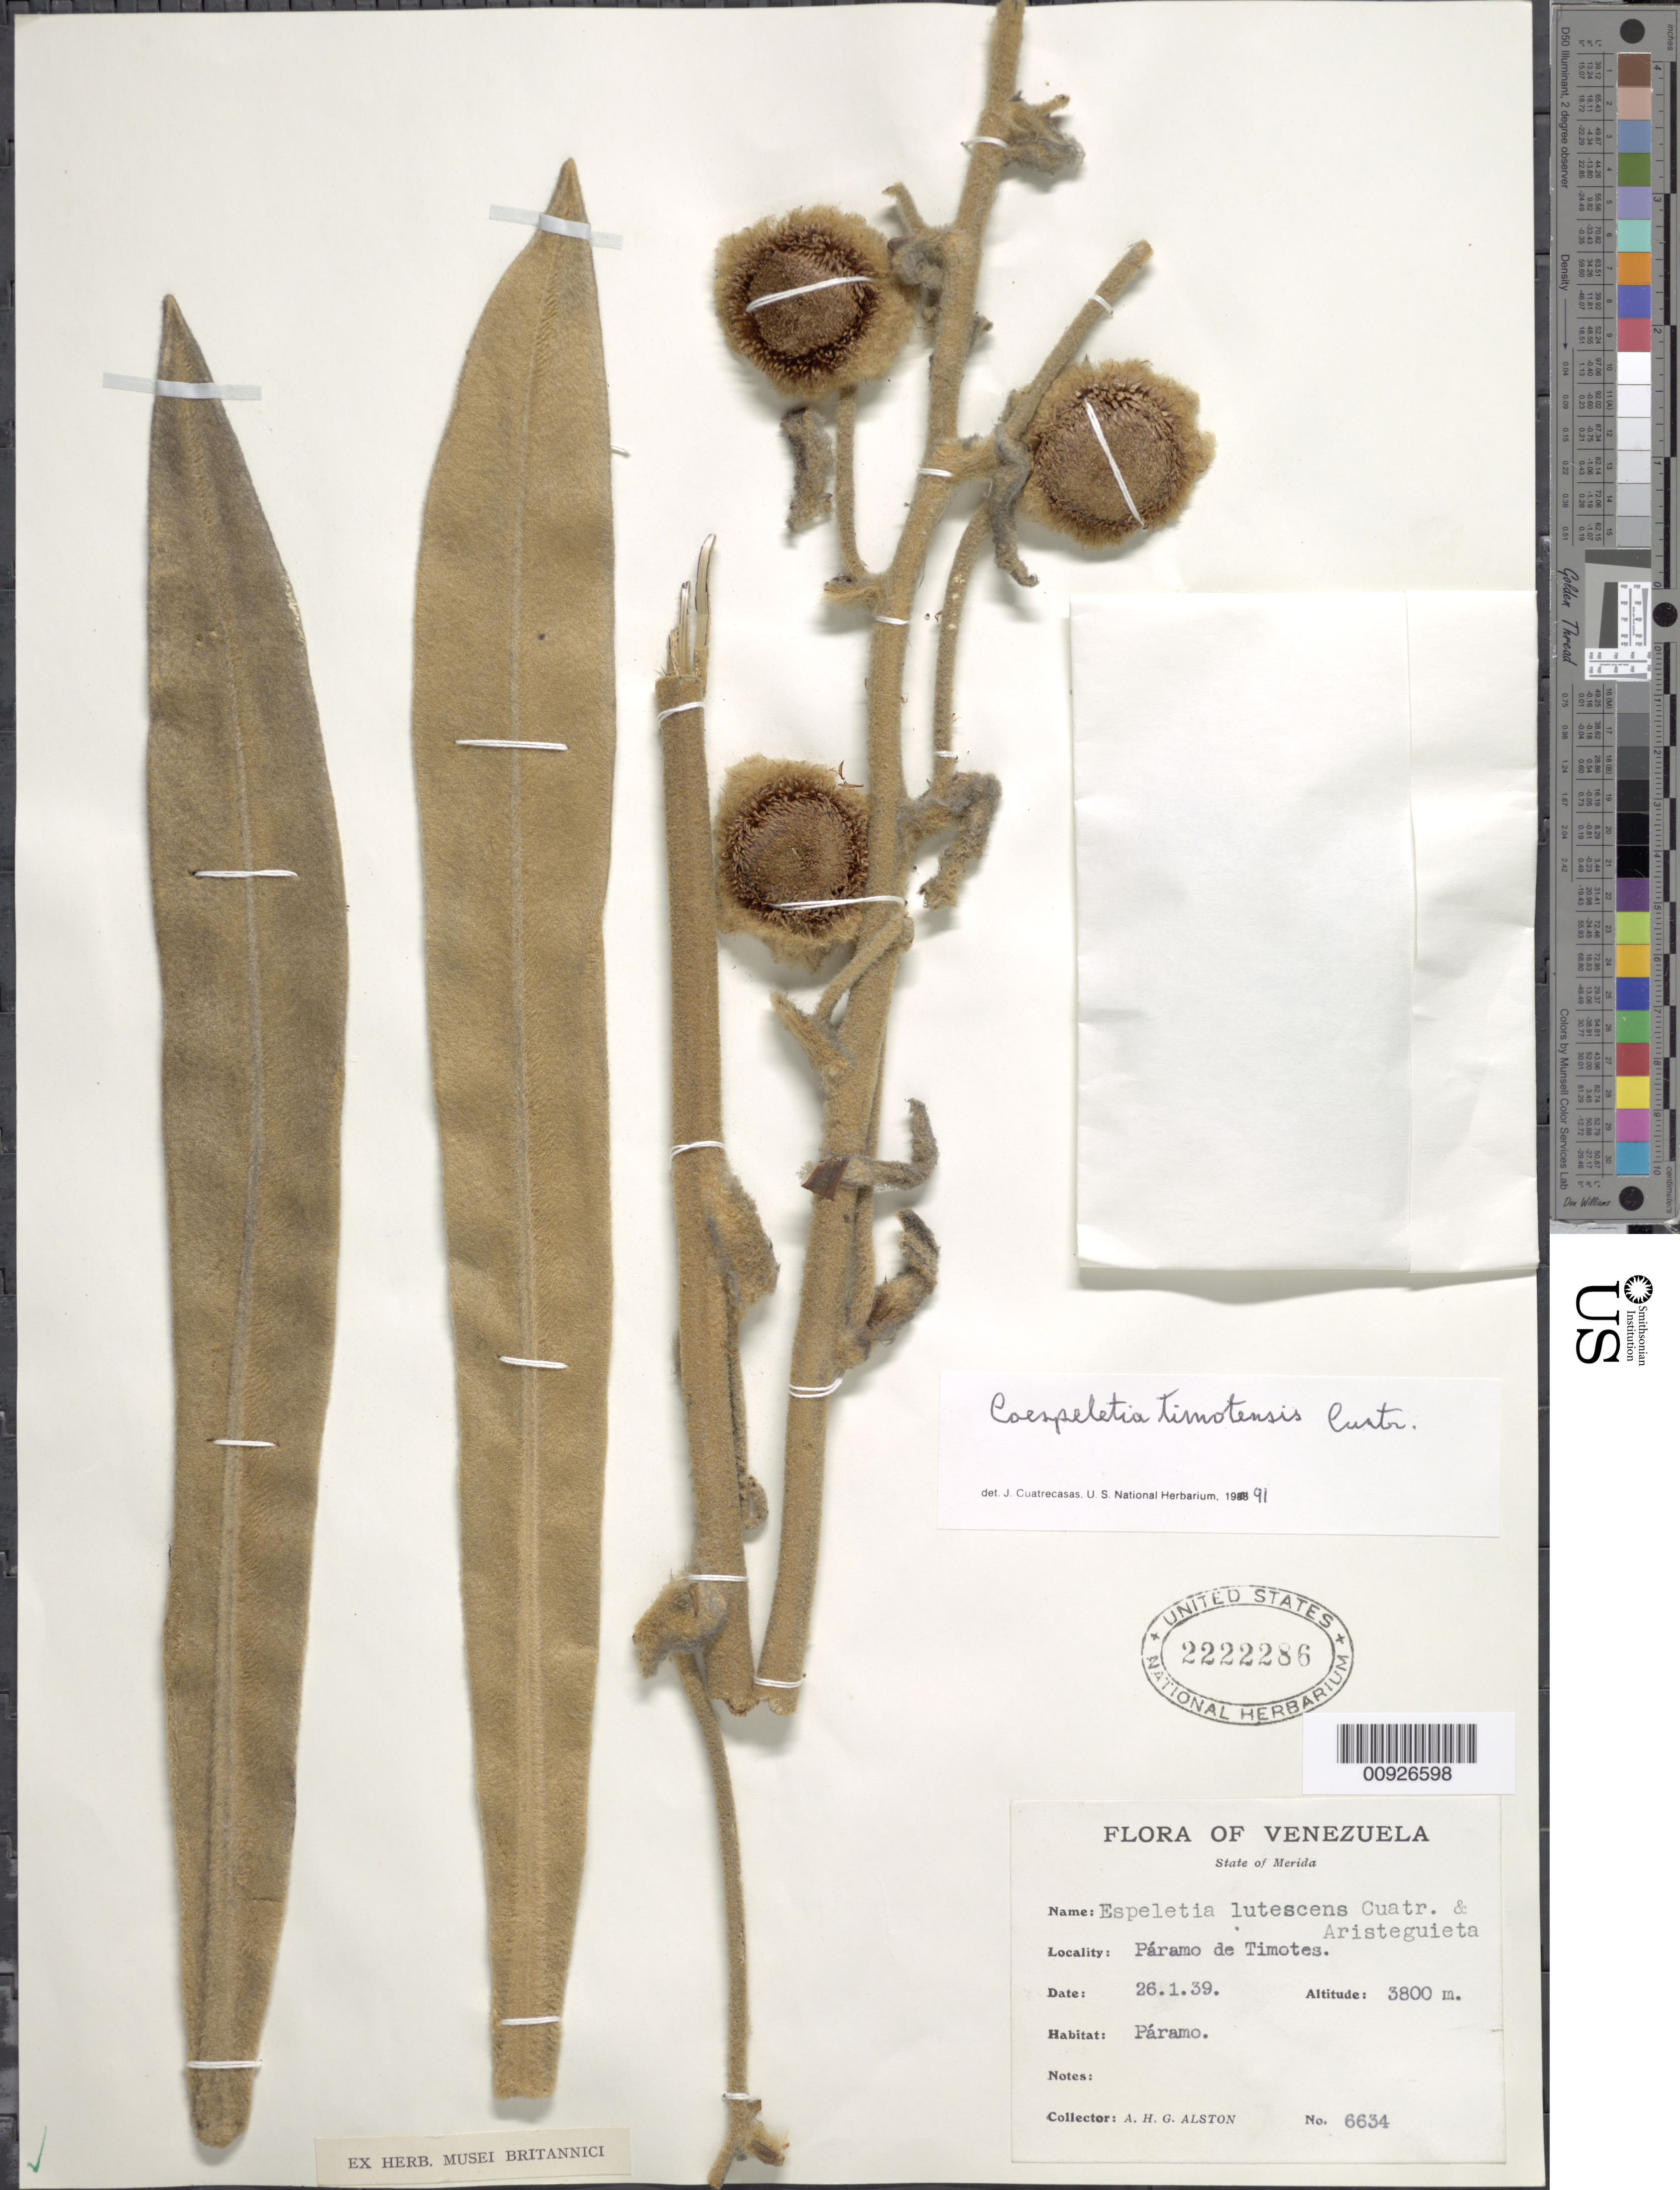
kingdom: Plantae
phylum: Tracheophyta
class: Magnoliopsida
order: Asterales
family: Asteraceae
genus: Coespeletia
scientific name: Coespeletia timotensis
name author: (Cuatrec.) Cuatrec.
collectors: A. H. Alston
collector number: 6634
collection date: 1939-01-26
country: Venezuela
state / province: Mérida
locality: Páramo de Timotes.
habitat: Páramo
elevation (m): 3800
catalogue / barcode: US 2222286